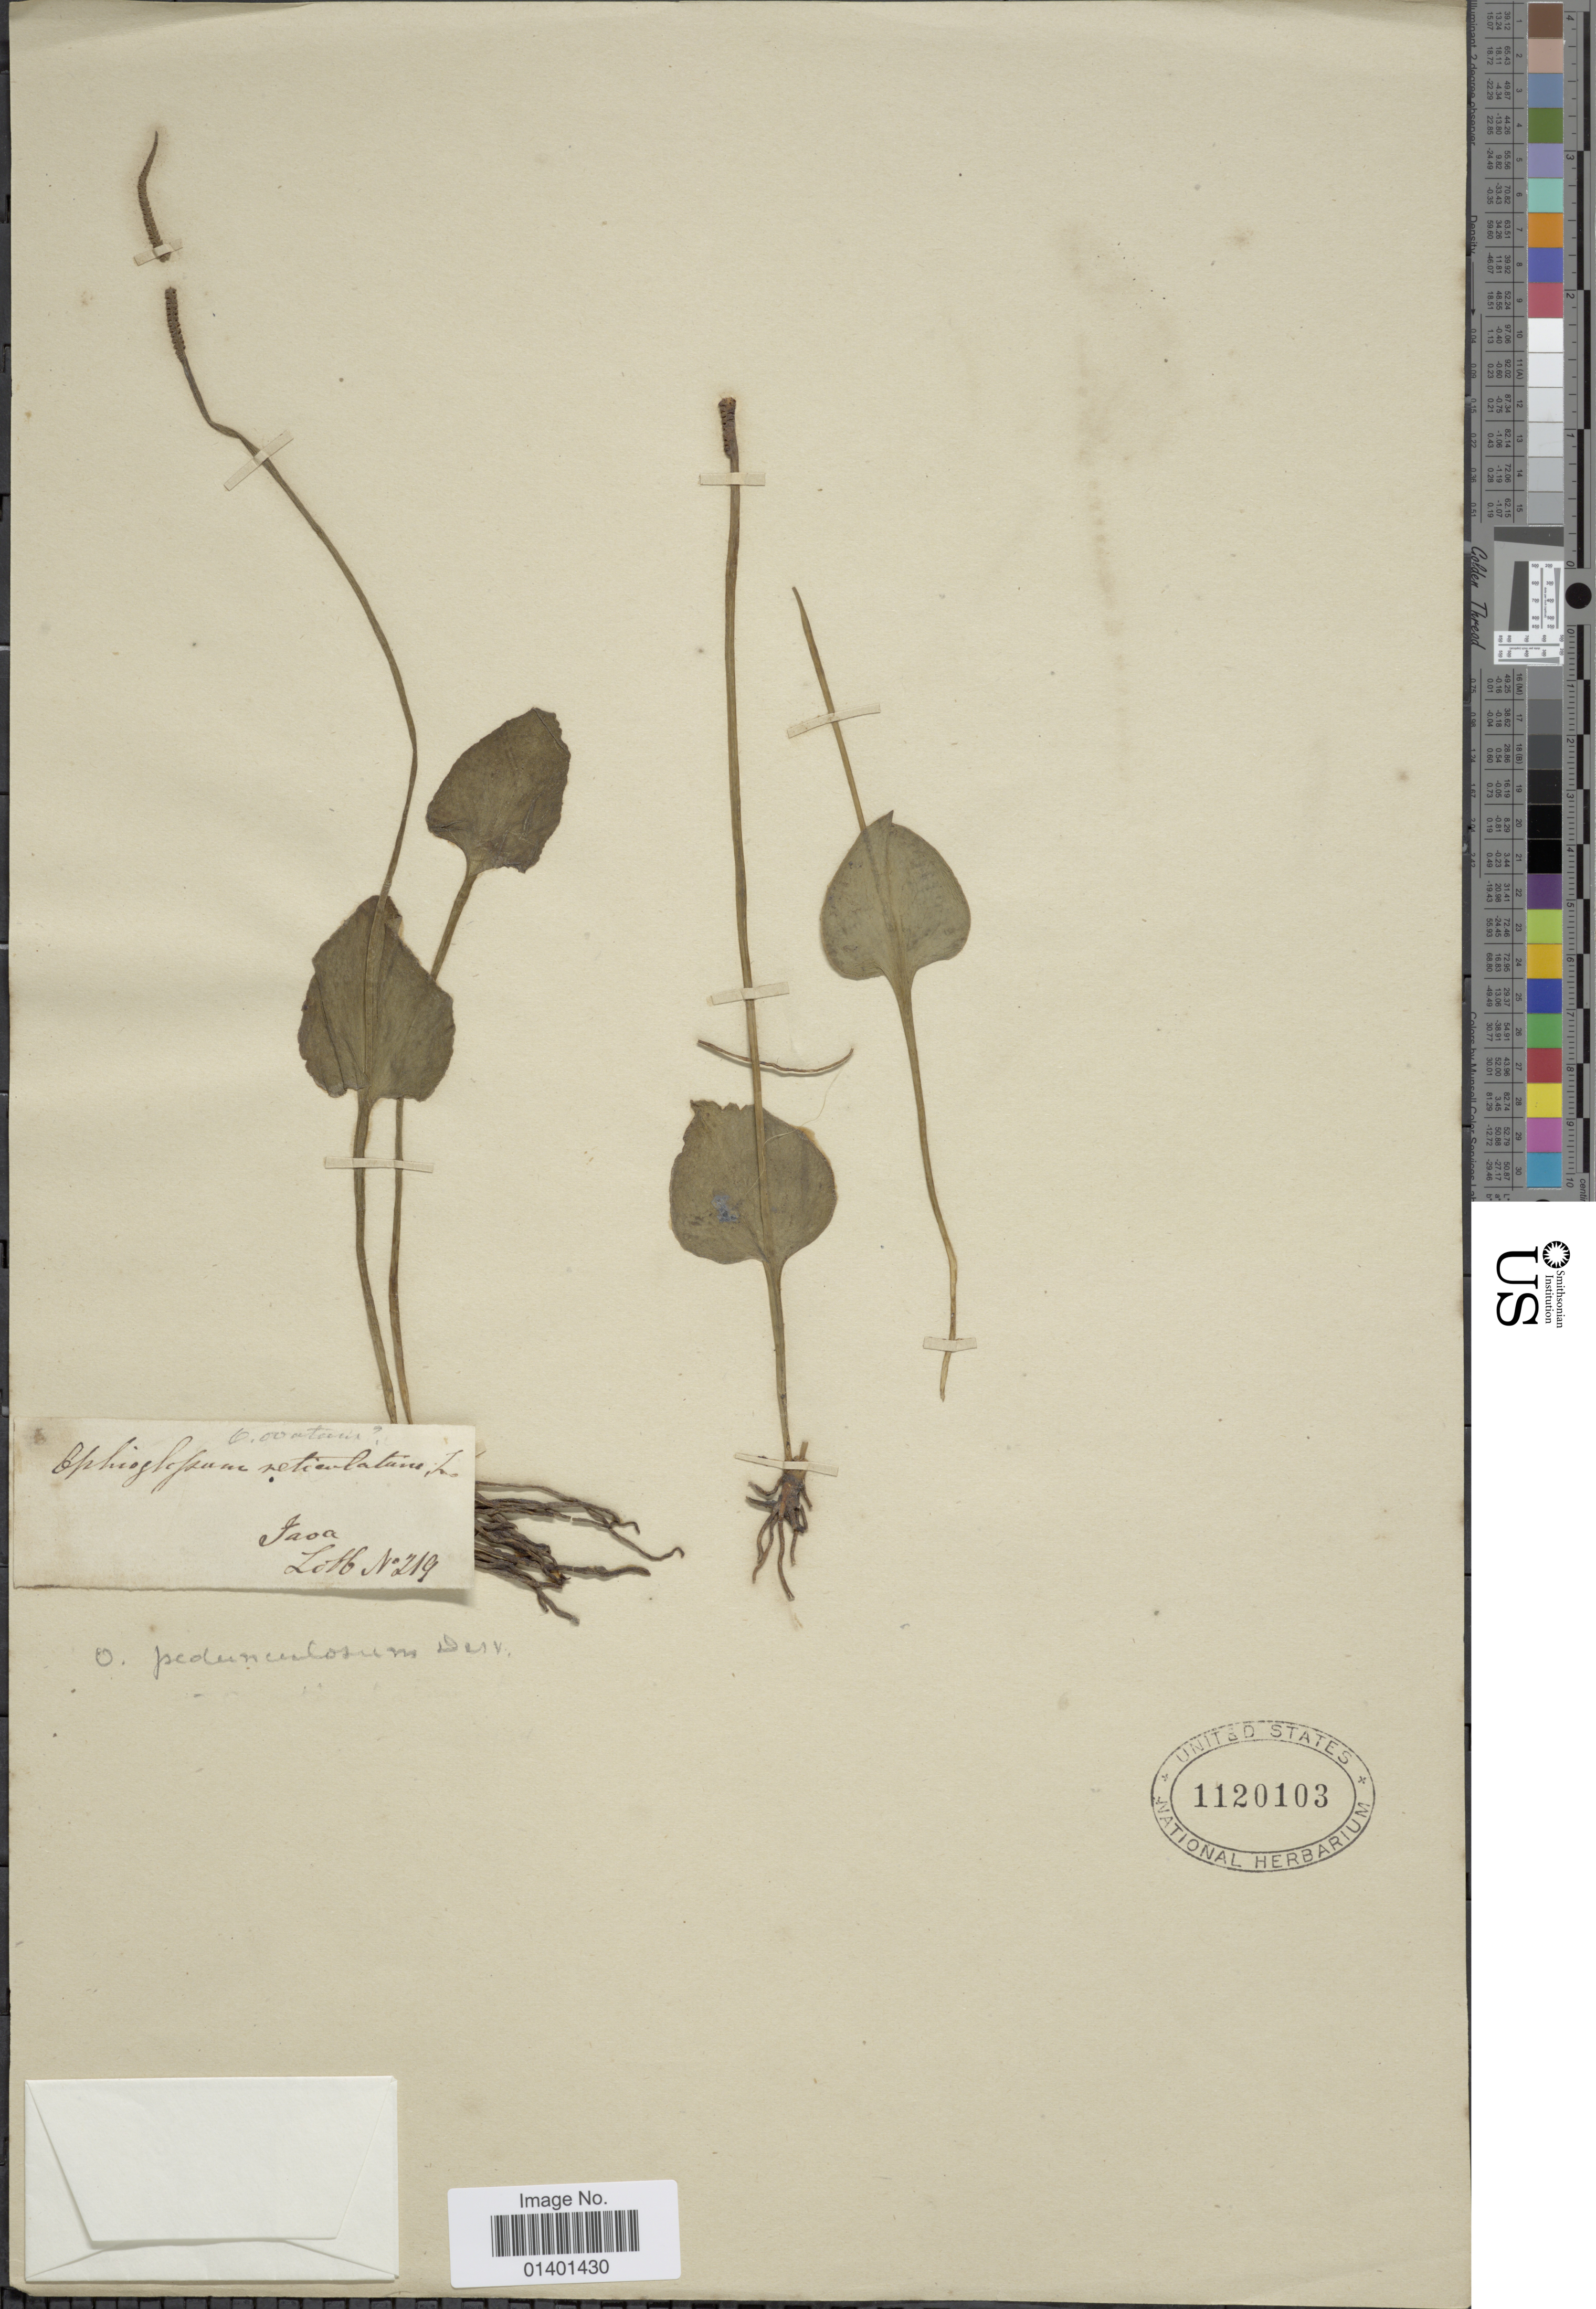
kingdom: Plantae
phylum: Tracheophyta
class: Polypodiopsida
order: Ophioglossales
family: Ophioglossaceae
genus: Ophioglossum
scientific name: Ophioglossum petiolatum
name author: Hook.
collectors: Lobb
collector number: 219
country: Indonesia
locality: Jaoa [interpreted]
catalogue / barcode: US 1120103